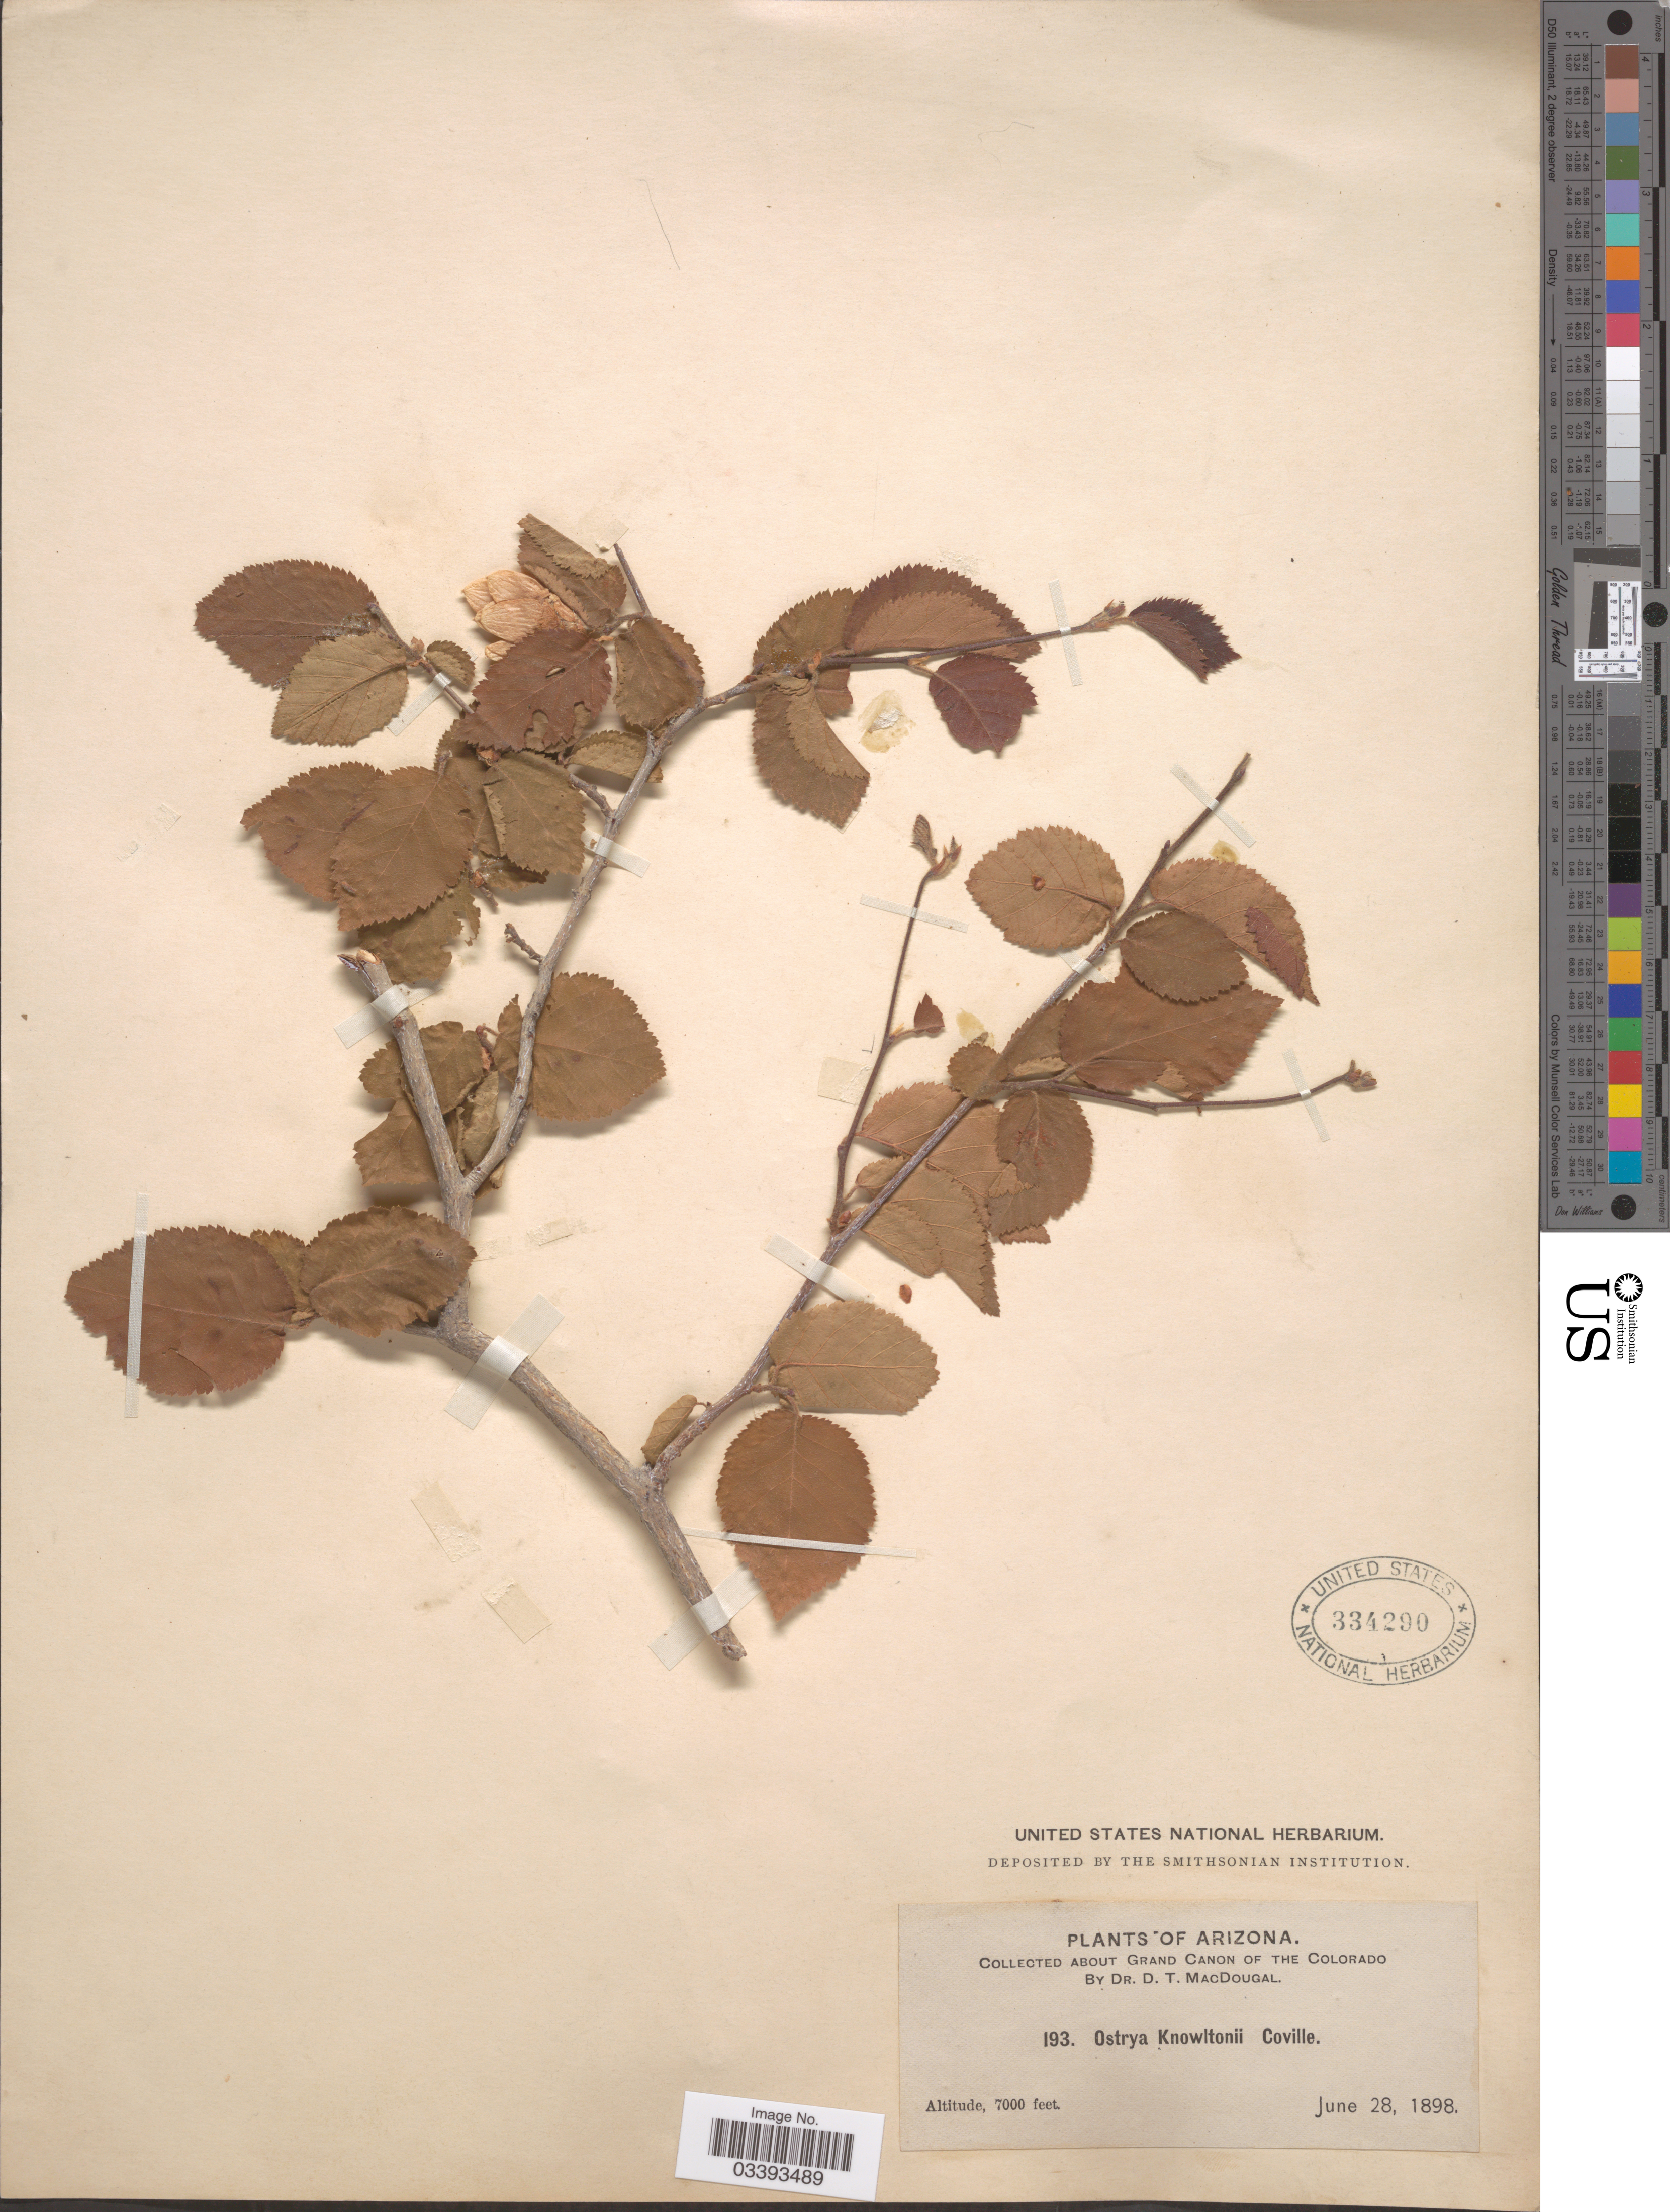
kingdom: Plantae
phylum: Tracheophyta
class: Magnoliopsida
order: Fagales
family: Betulaceae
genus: Ostrya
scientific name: Ostrya knowltoni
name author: Coville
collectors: D. T. MacDougal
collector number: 193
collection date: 1898-06-28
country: United States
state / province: Arizona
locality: About Grand Canon of the Colorado.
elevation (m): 2134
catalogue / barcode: US 334290